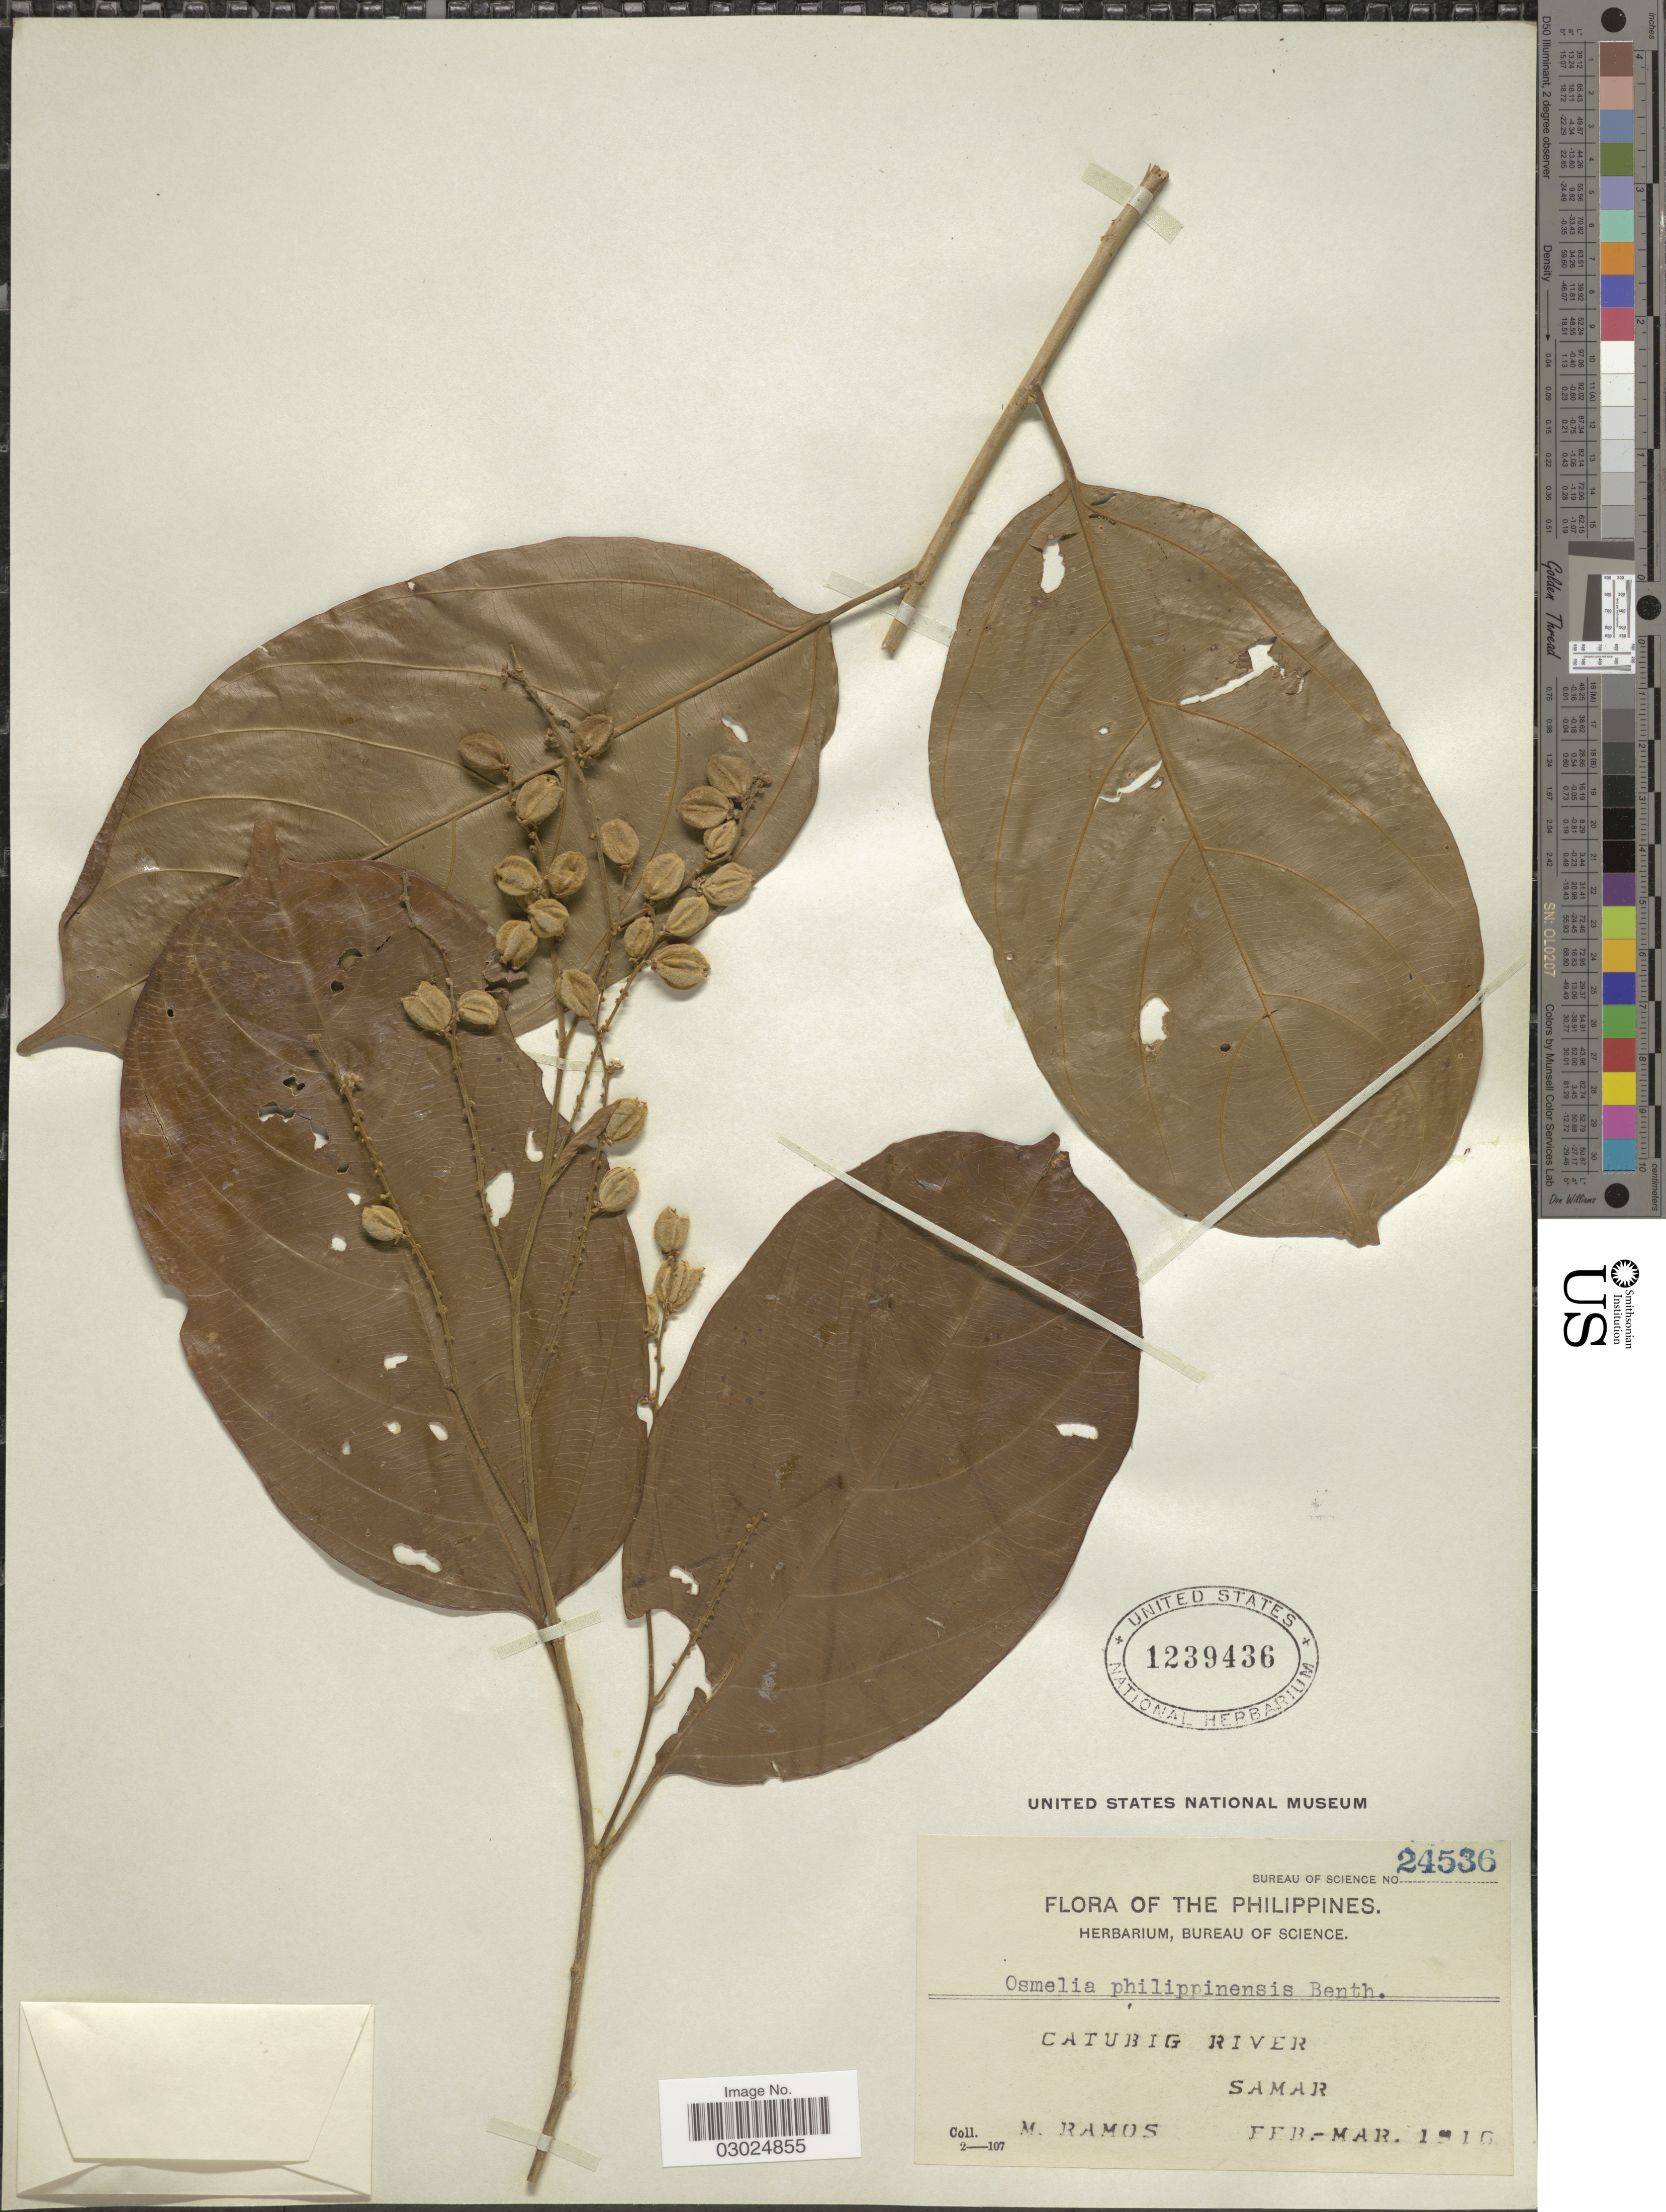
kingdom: Plantae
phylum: Tracheophyta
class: Magnoliopsida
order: Malpighiales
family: Salicaceae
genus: Osmelia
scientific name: Osmelia philippina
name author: (Turcz.) Benth.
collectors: M. Ramos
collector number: Bureau of Science 24536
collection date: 1916-02/1916-03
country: Philippines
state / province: Eastern Visayas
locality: Catubig River, Samar.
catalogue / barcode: US 1239436